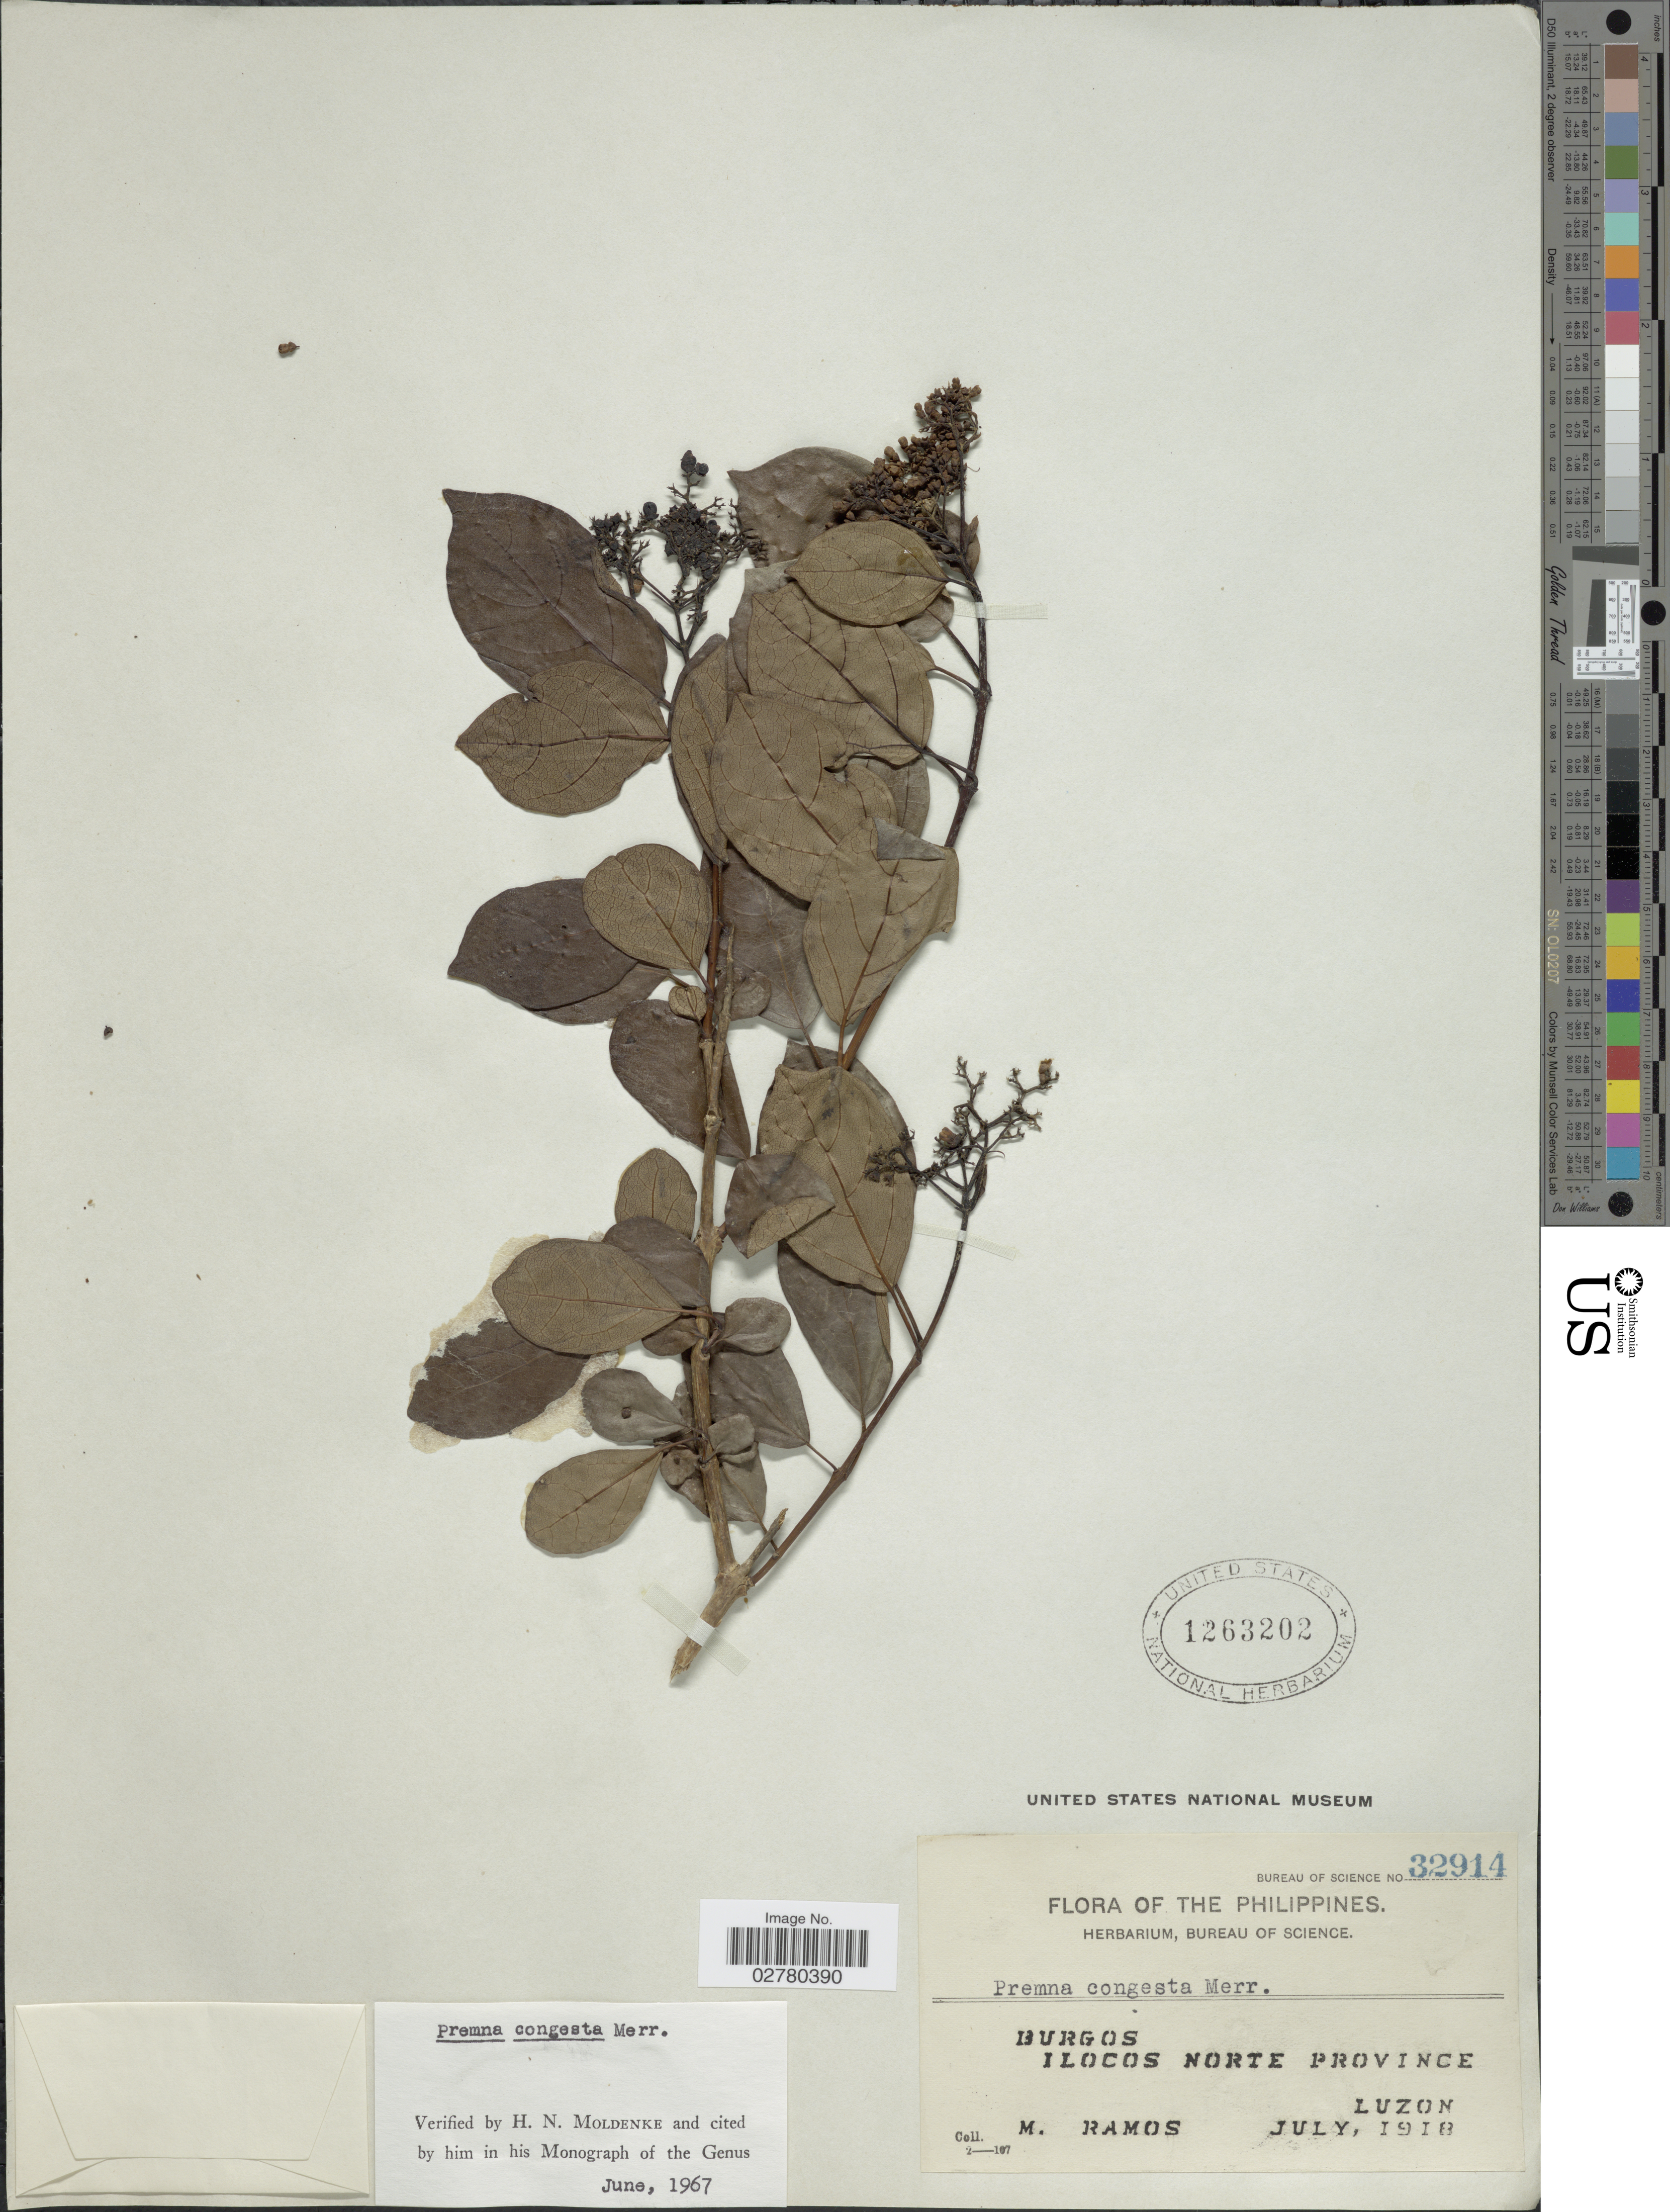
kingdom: Plantae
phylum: Tracheophyta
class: Magnoliopsida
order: Lamiales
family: Lamiaceae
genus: Premna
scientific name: Premna congesta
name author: Merr.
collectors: M. Ramos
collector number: Bureau of Science 32914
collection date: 1918-07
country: Philippines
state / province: Ilocos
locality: Burgos, Ilocos Norte Province, Luzon.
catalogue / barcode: US 1263202